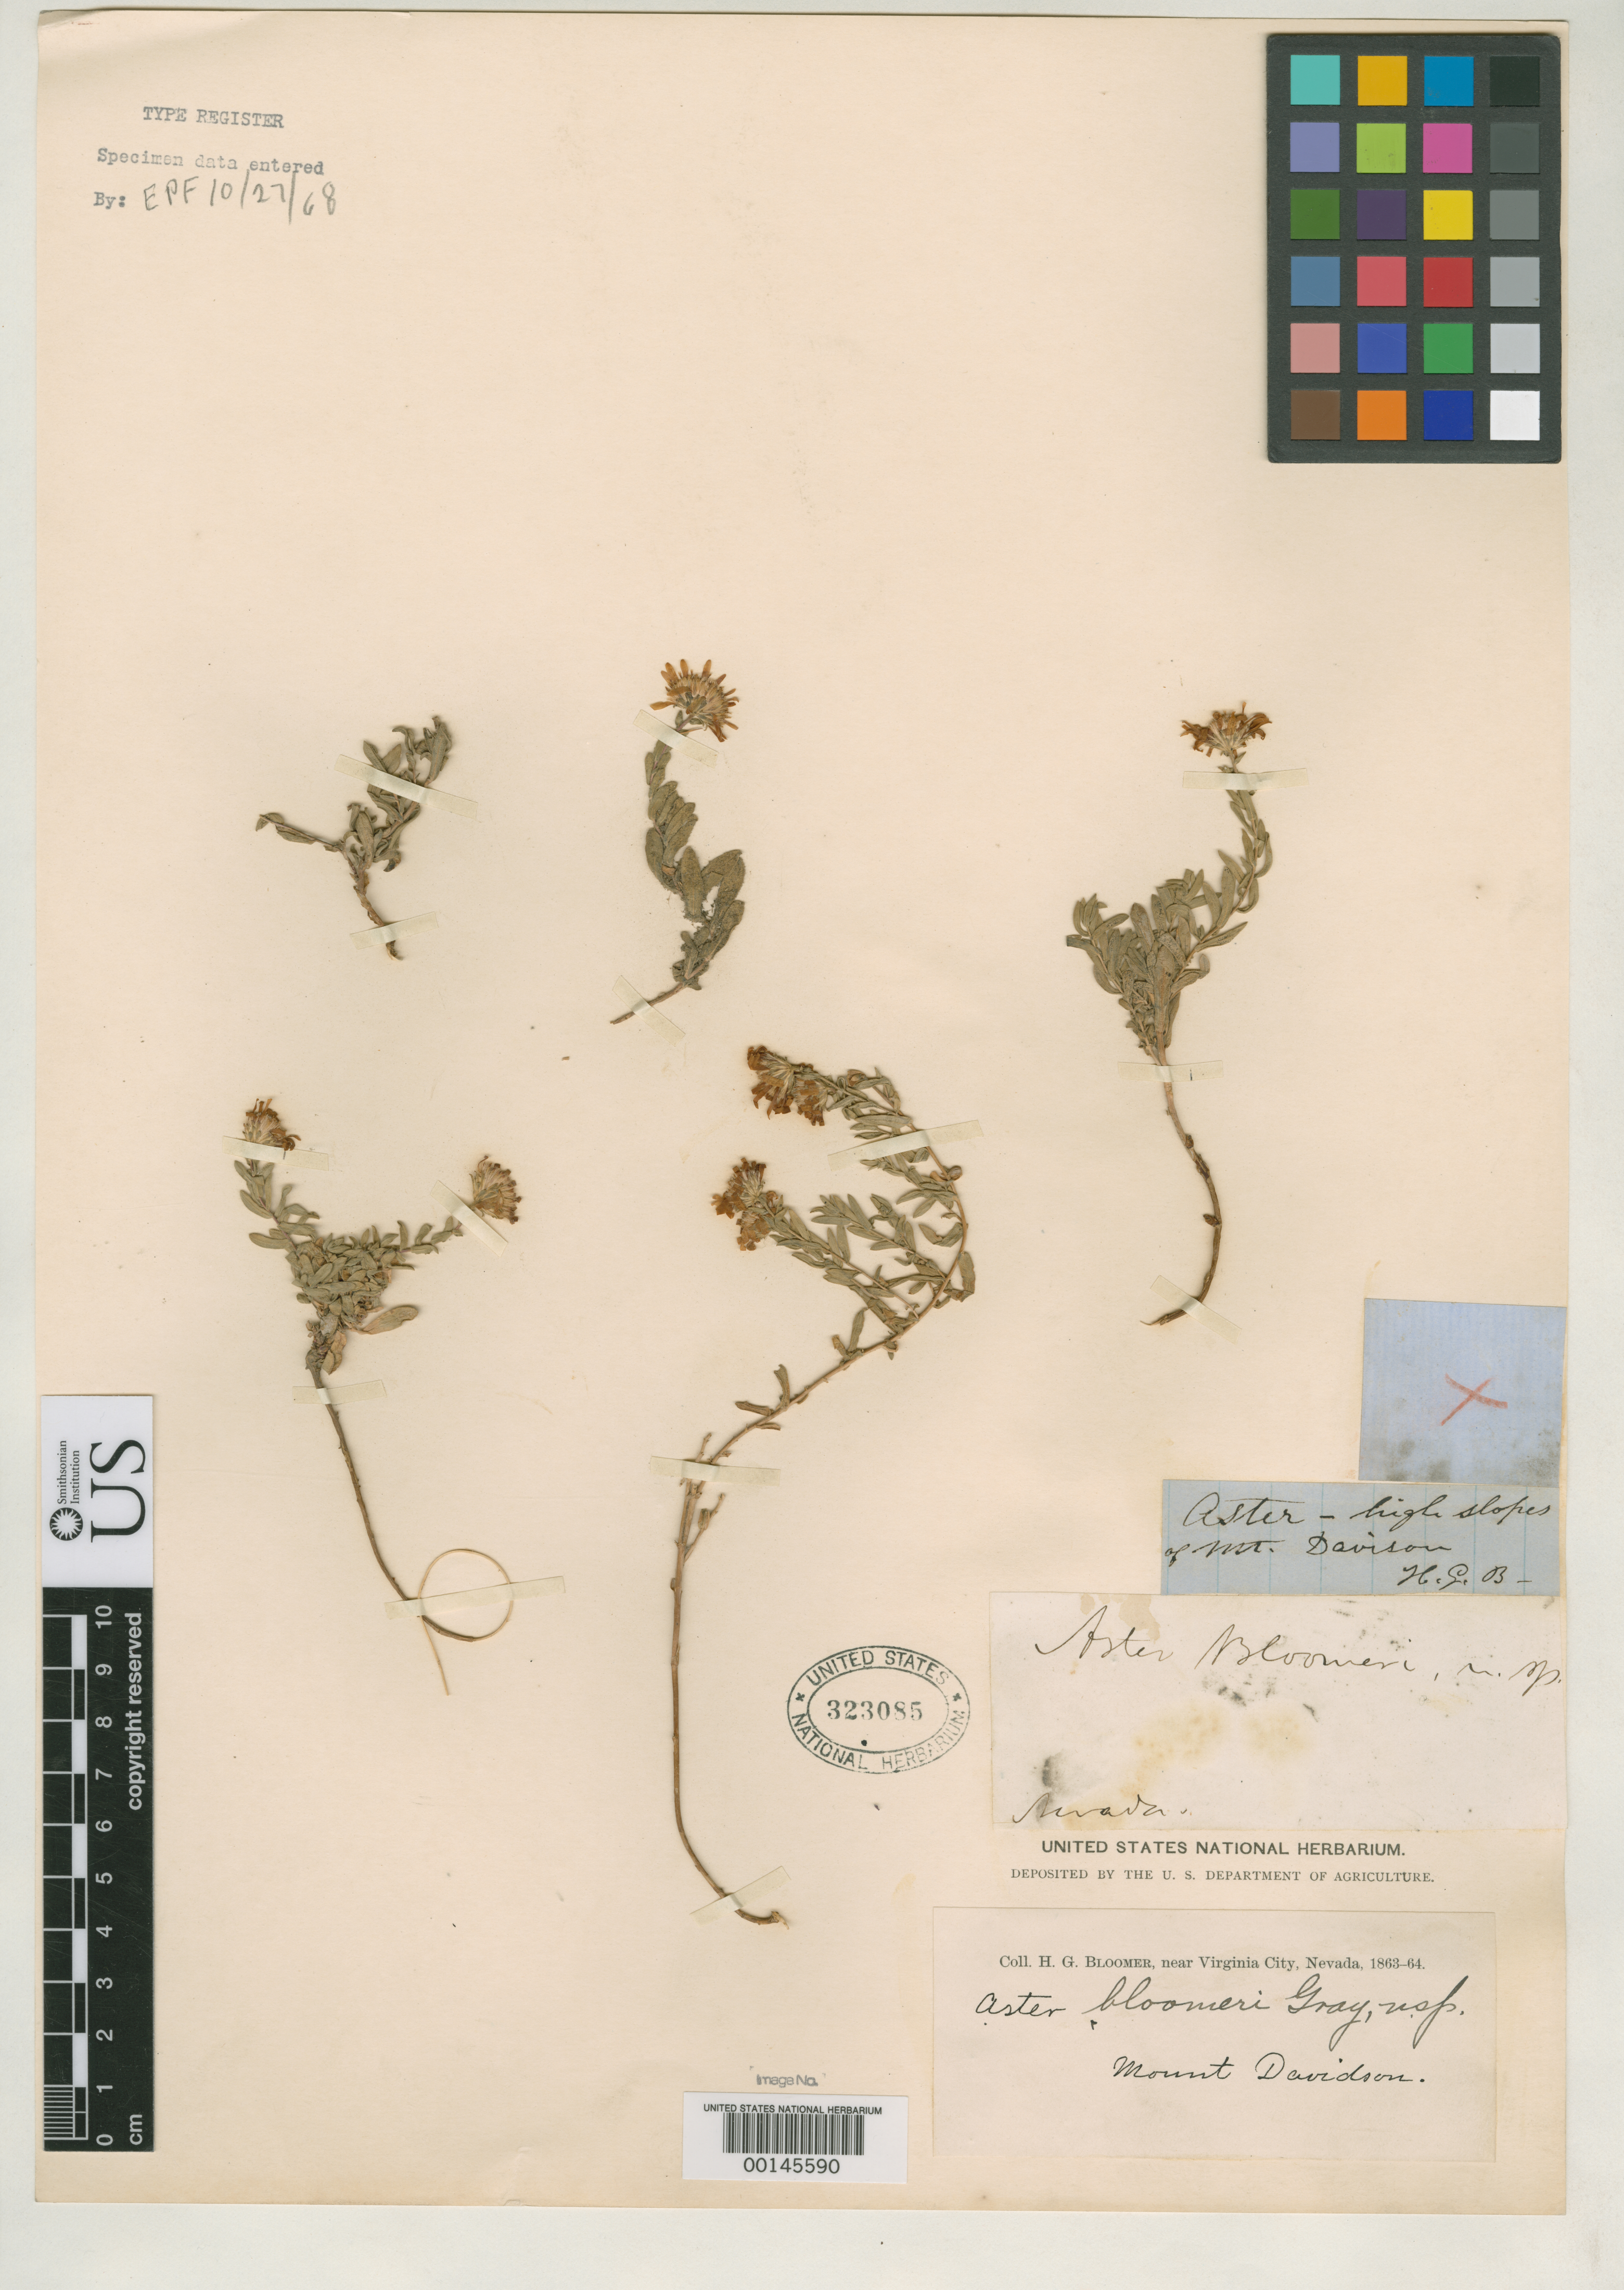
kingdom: Plantae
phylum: Tracheophyta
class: Magnoliopsida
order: Asterales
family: Asteraceae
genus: Aster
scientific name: Aster bloomeri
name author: A. Gray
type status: Isotype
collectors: H. Bloomer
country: United States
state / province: Nevada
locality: Near Virginia City.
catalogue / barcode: US 323085